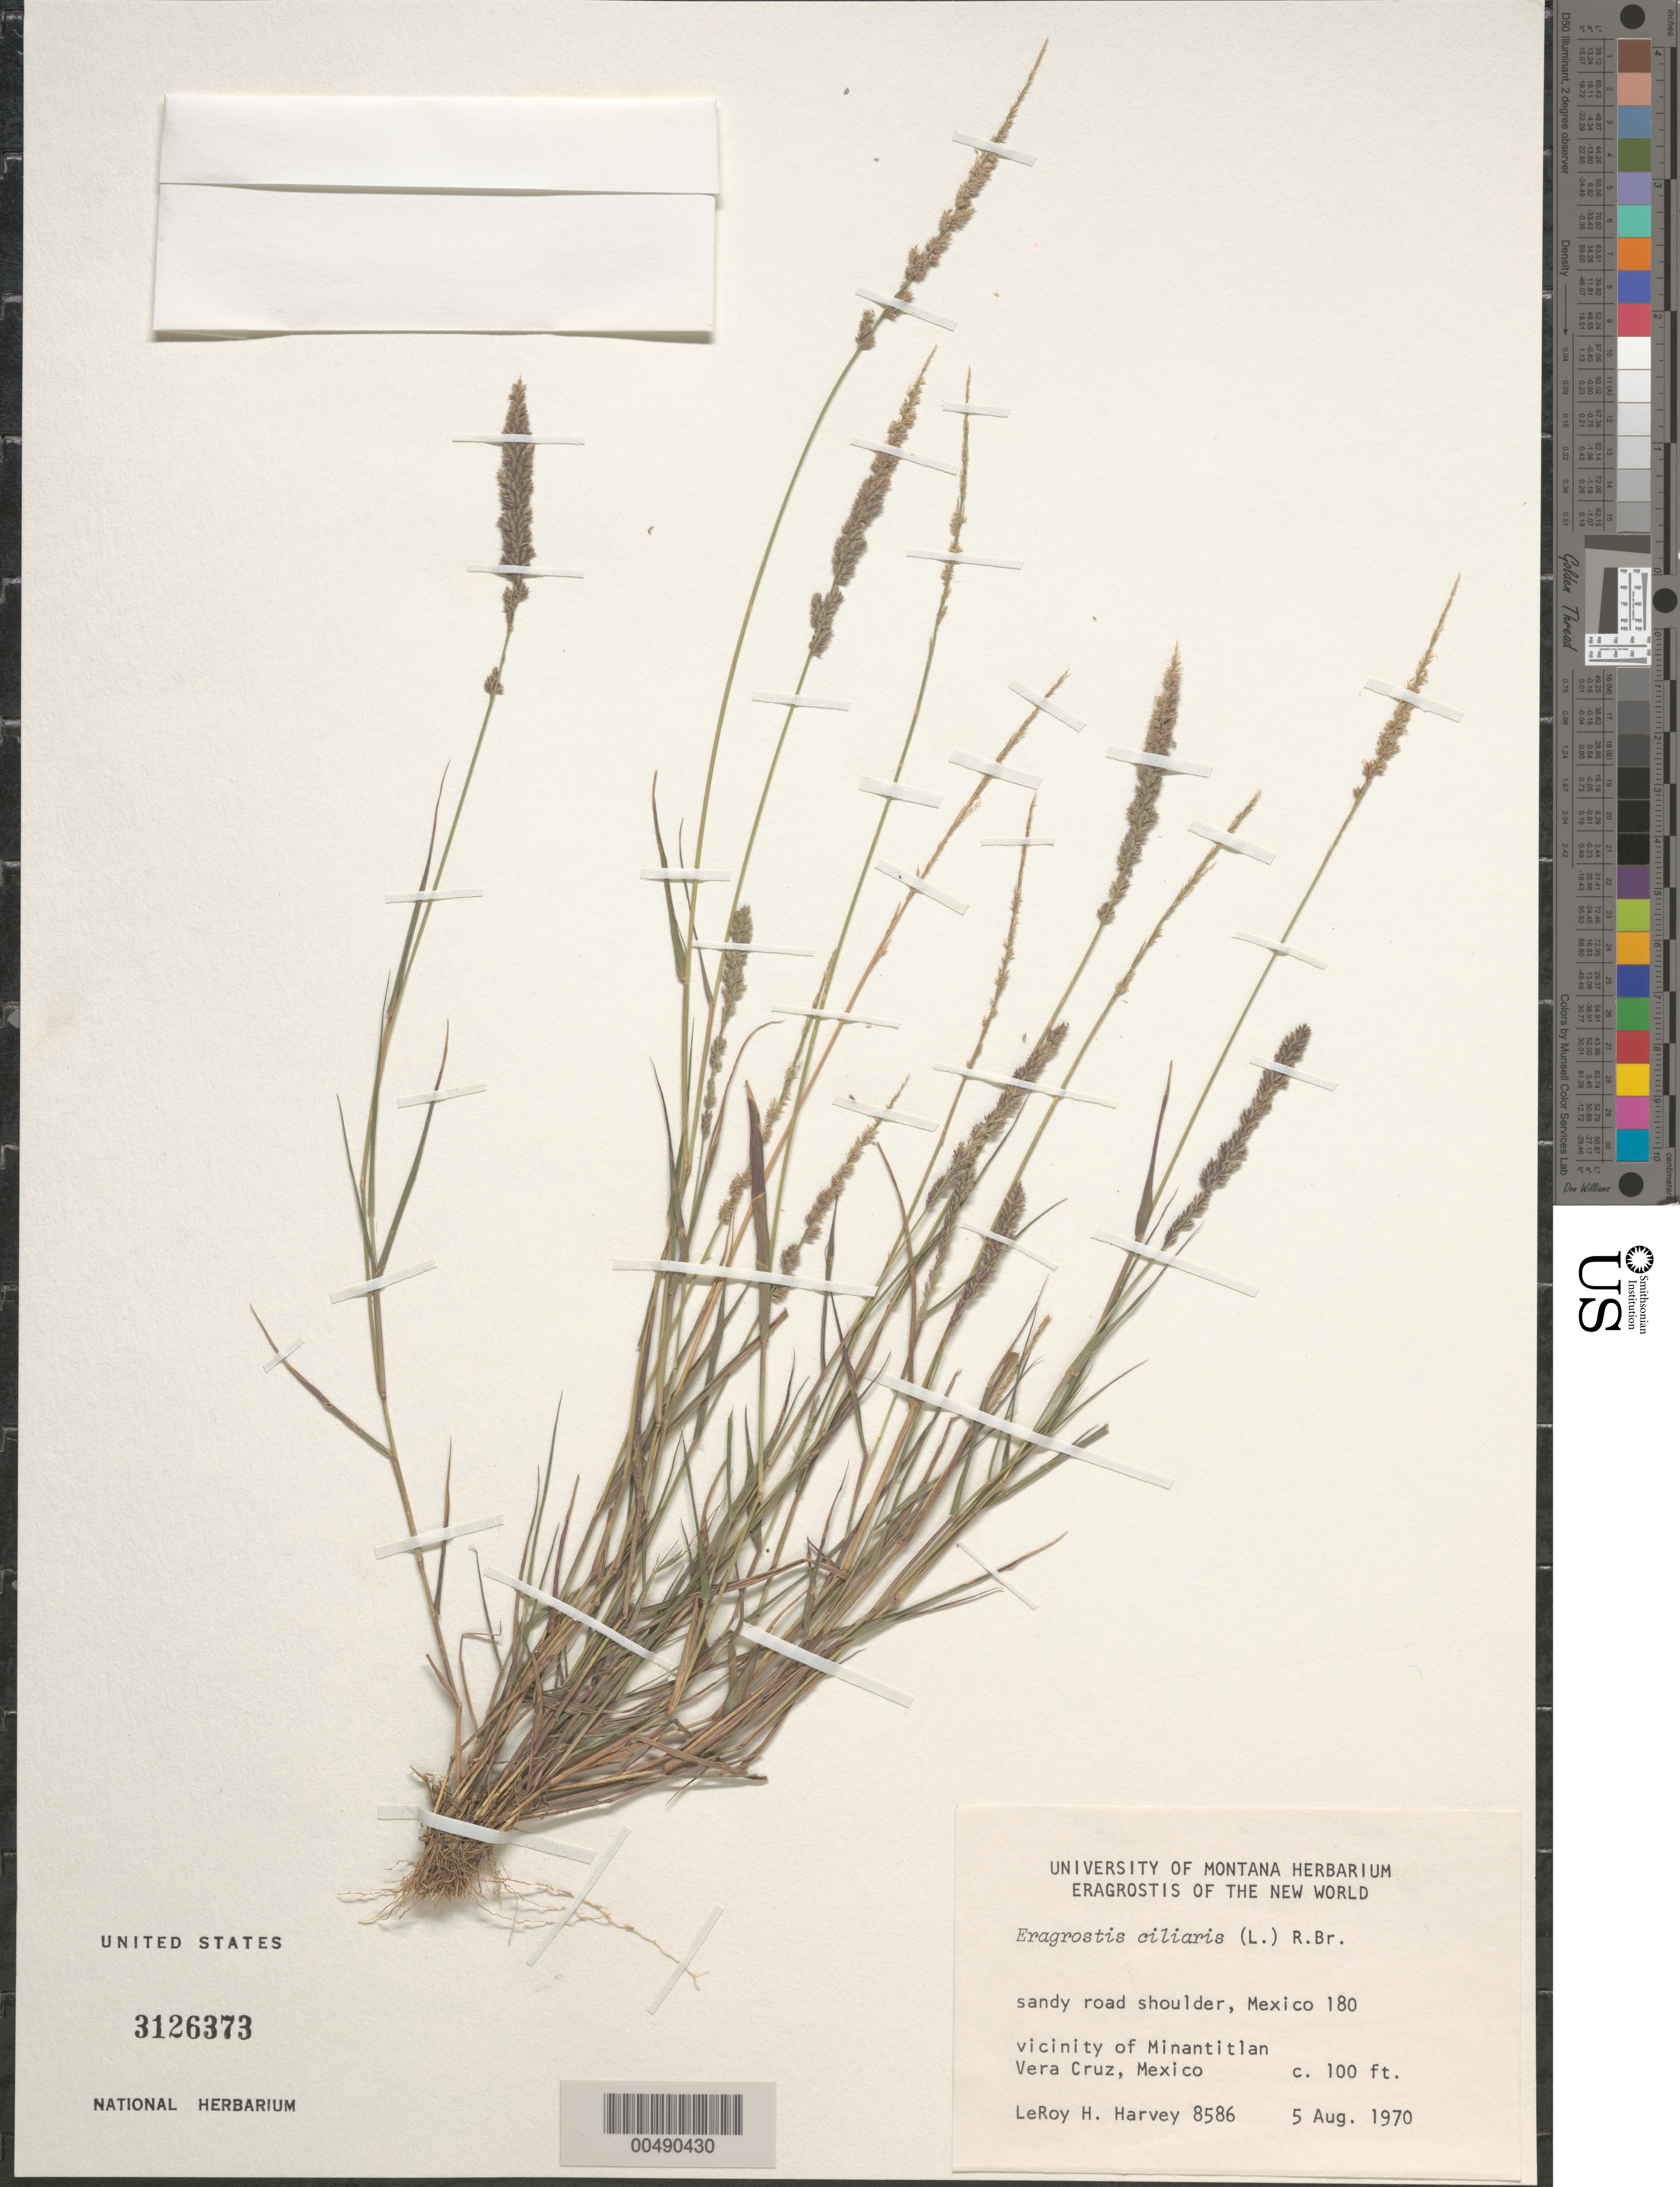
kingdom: Plantae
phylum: Tracheophyta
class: Liliopsida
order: Poales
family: Poaceae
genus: Eragrostis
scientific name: Eragrostis ciliaris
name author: (L.) R. Br.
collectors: L. H. Harvey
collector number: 8586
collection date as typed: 5 Aug 1970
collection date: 1970-08-05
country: Mexico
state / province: Veracruz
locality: Mexico 180, vicinity of Minantitlan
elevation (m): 30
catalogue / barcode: US 3126373